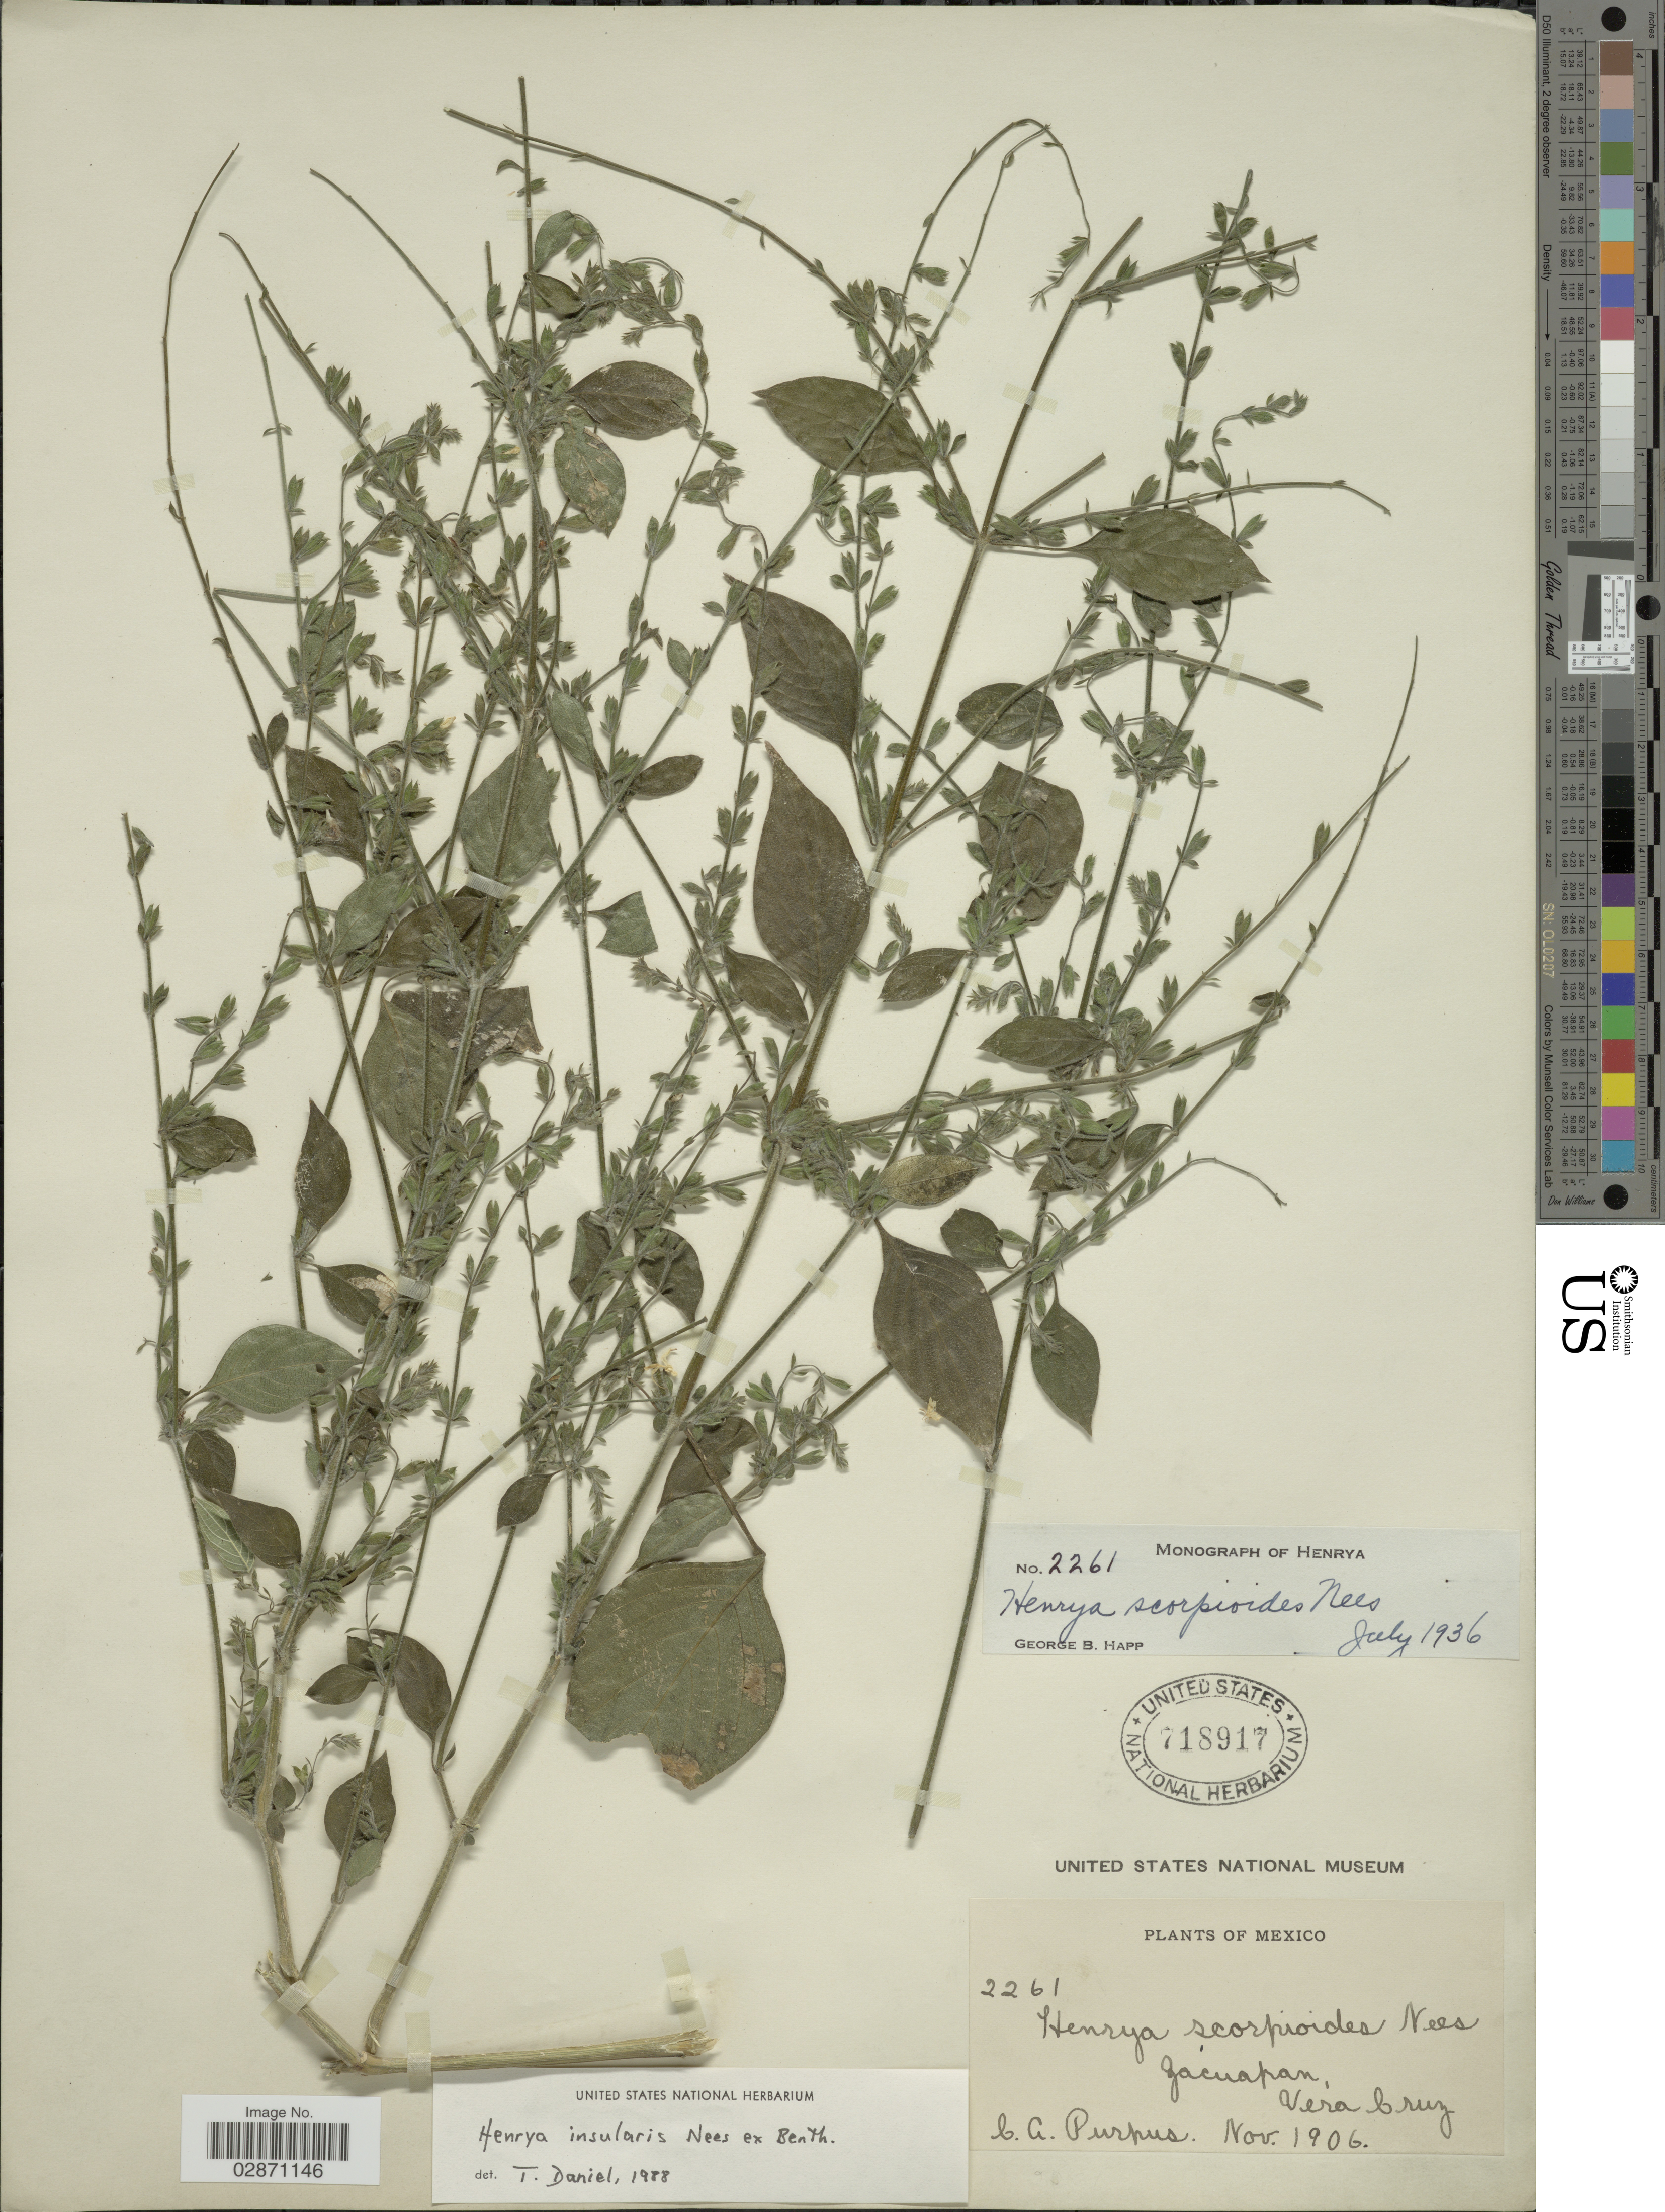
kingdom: Plantae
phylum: Tracheophyta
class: Magnoliopsida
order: Lamiales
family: Acanthaceae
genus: Henrya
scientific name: Henrya insularis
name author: Nees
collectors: C. A. Purpus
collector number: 2261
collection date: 1906-11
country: Mexico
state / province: Veracruz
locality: Zacuapan, Vera Cruz.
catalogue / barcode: US 718917